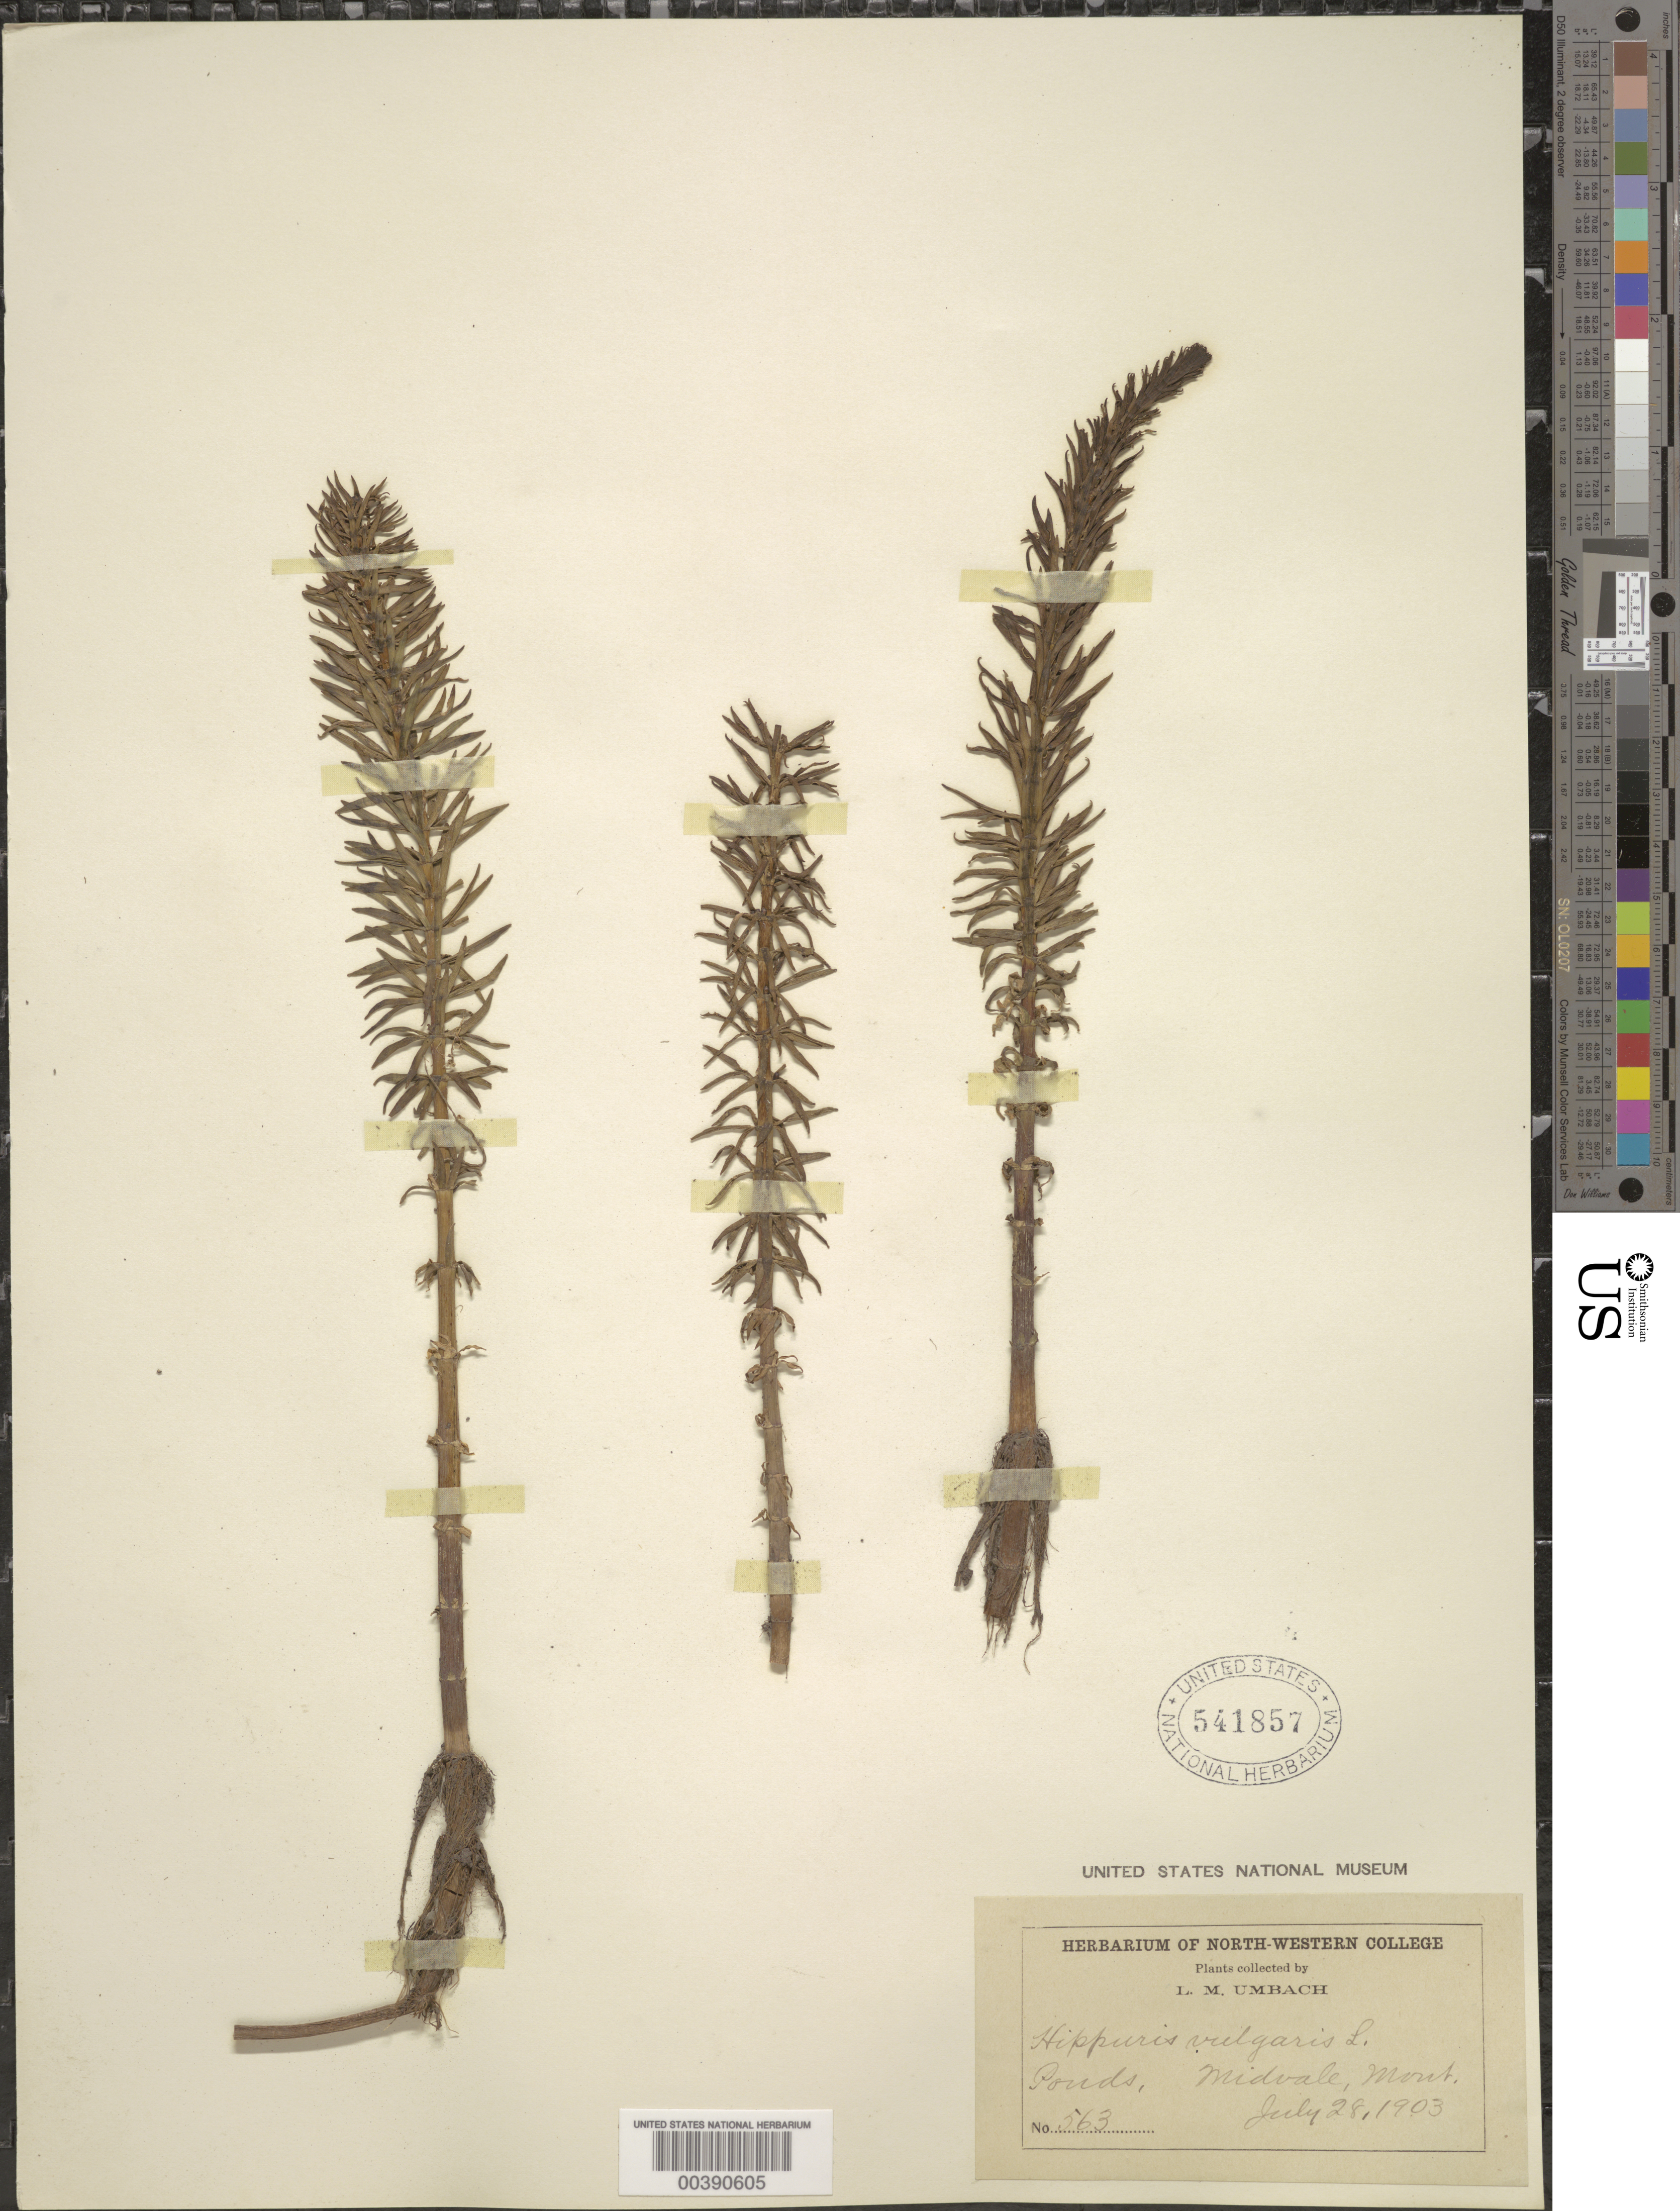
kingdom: Plantae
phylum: Tracheophyta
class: Magnoliopsida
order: Lamiales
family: Plantaginaceae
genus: Hippuris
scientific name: Hippuris vulgaris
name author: L.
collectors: L. M. Umbach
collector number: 563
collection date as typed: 28 Jul 1903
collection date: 1903-07-28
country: United States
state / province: Montana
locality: Midvale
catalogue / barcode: US 541857